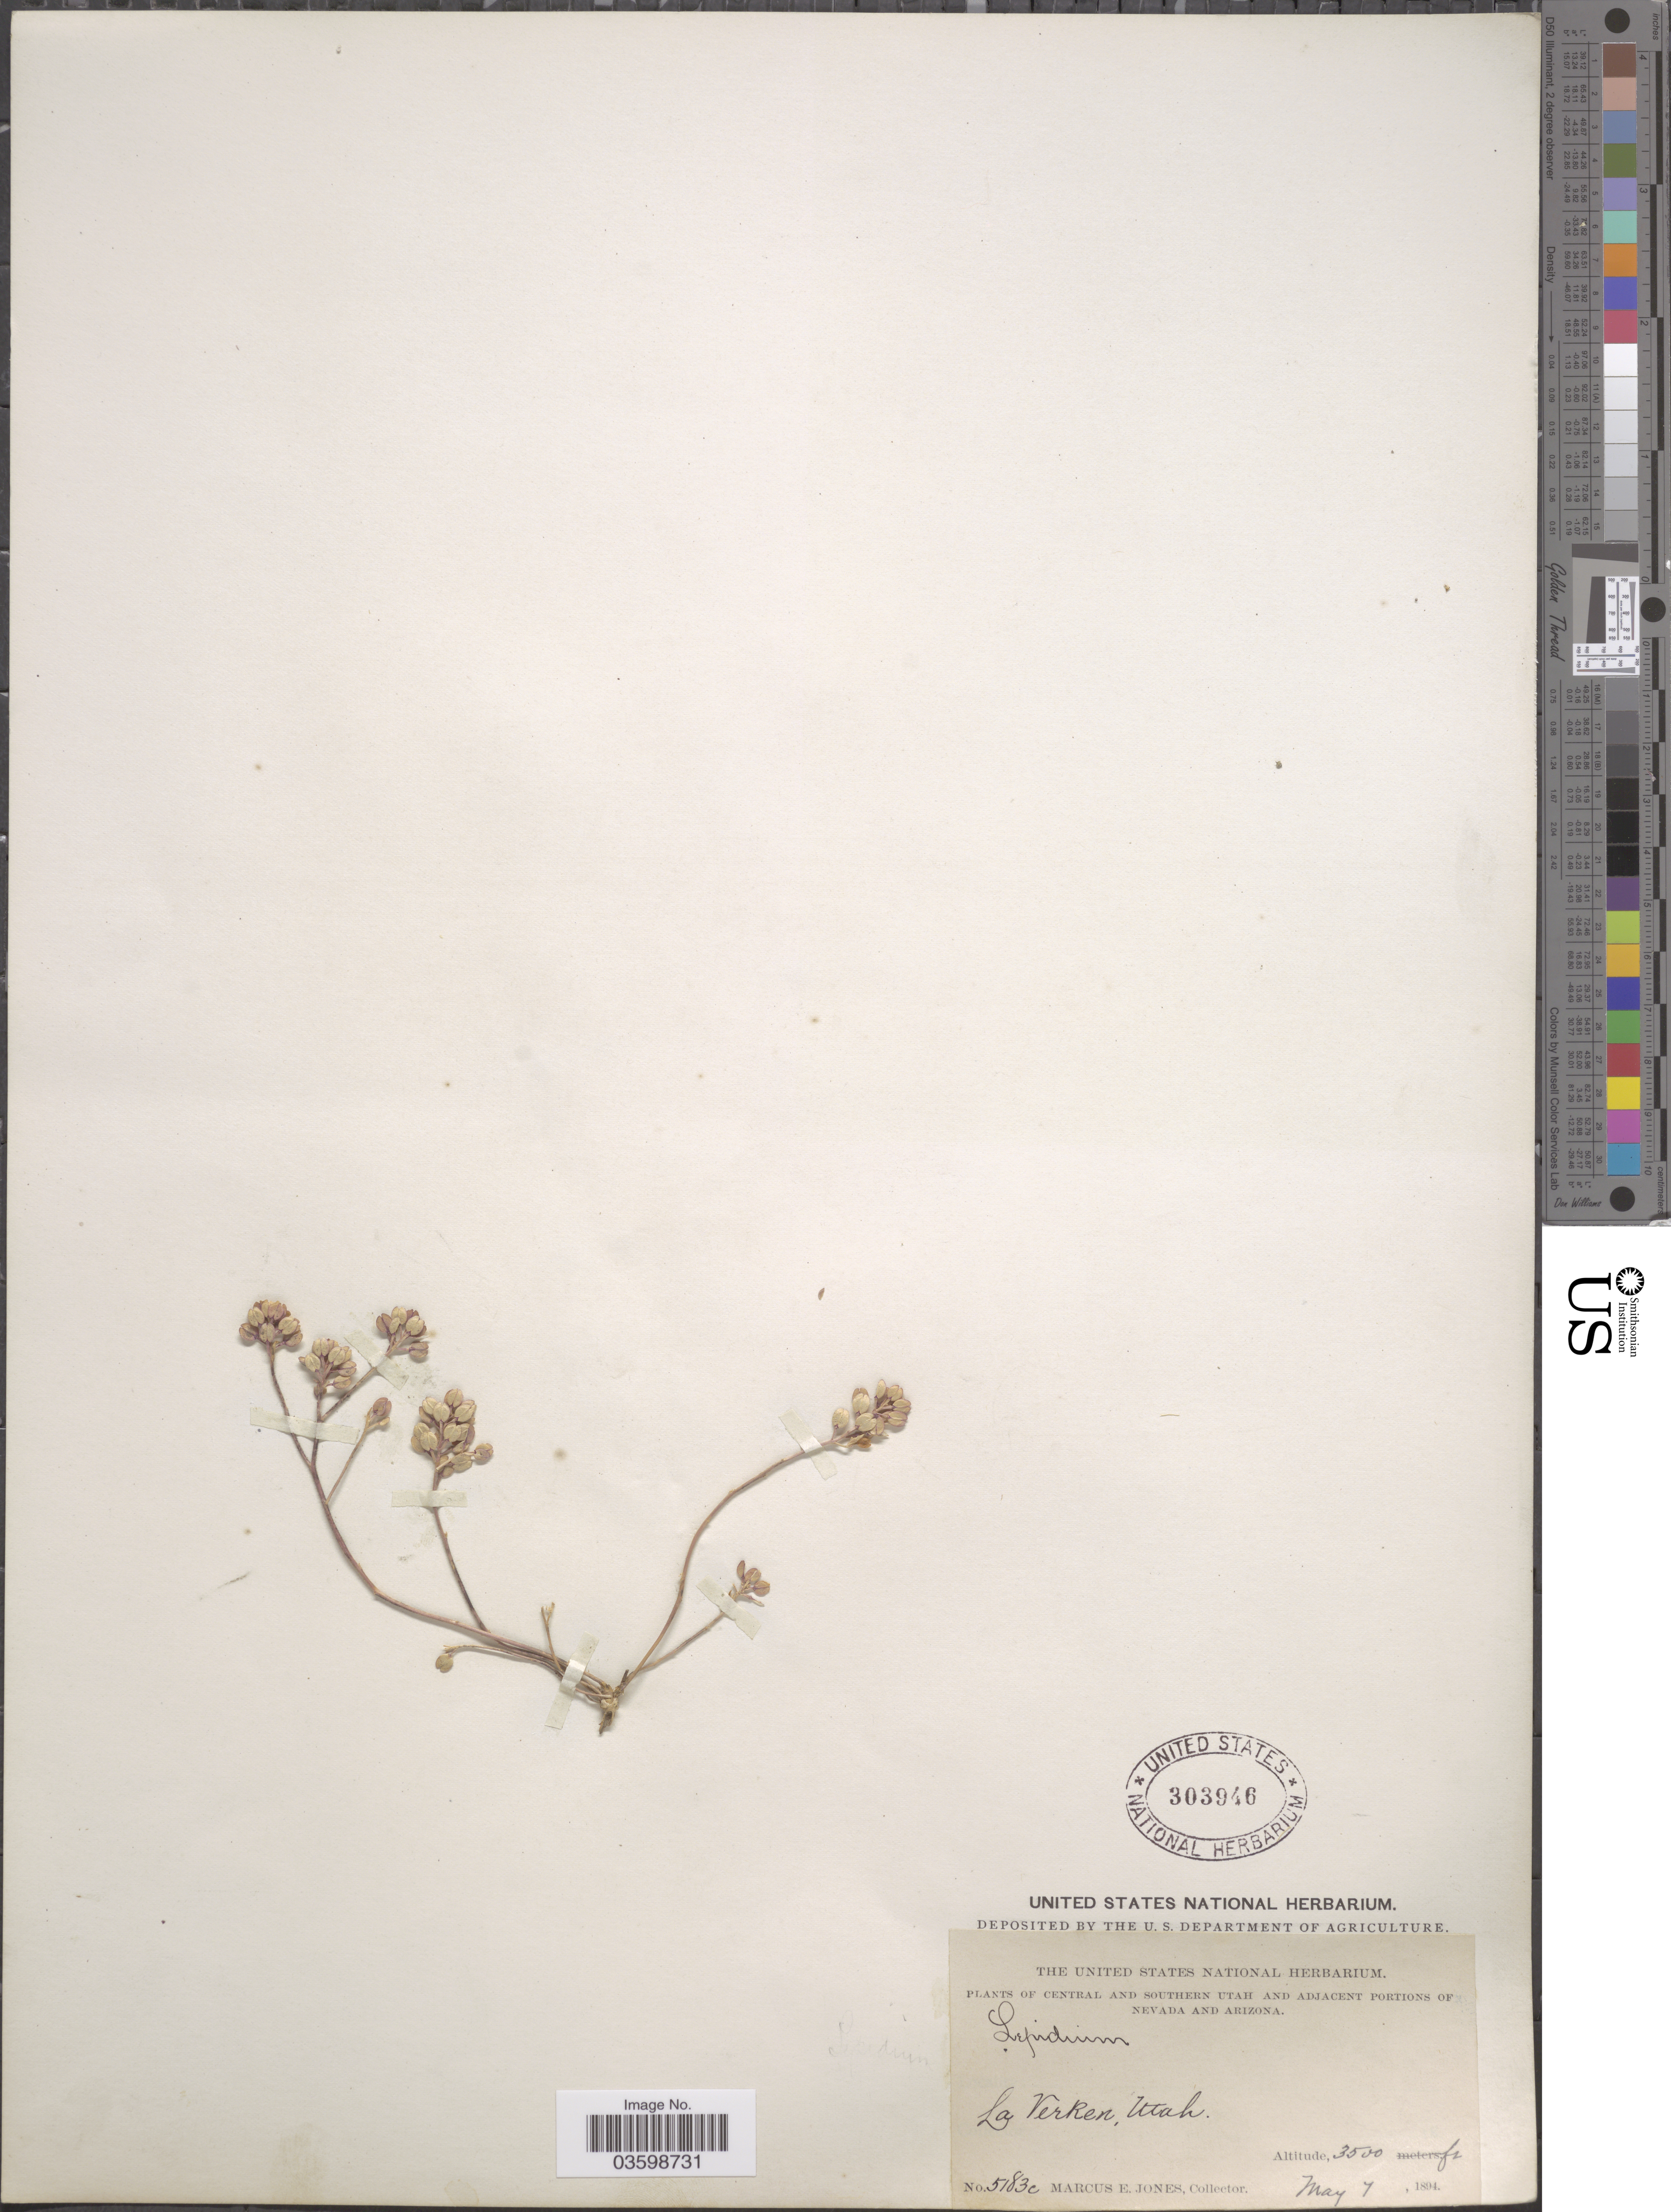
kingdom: Plantae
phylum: Tracheophyta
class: Magnoliopsida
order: Brassicales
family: Brassicaceae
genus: Lepidium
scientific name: Lepidium lasiocarpum var. georginum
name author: (Rydb.) C.L. Hitchc.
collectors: M. E. Jones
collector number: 5183c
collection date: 1894-05-07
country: United States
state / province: Utah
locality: Central and Southern Utah. La Verken.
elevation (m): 1067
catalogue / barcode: US 303946